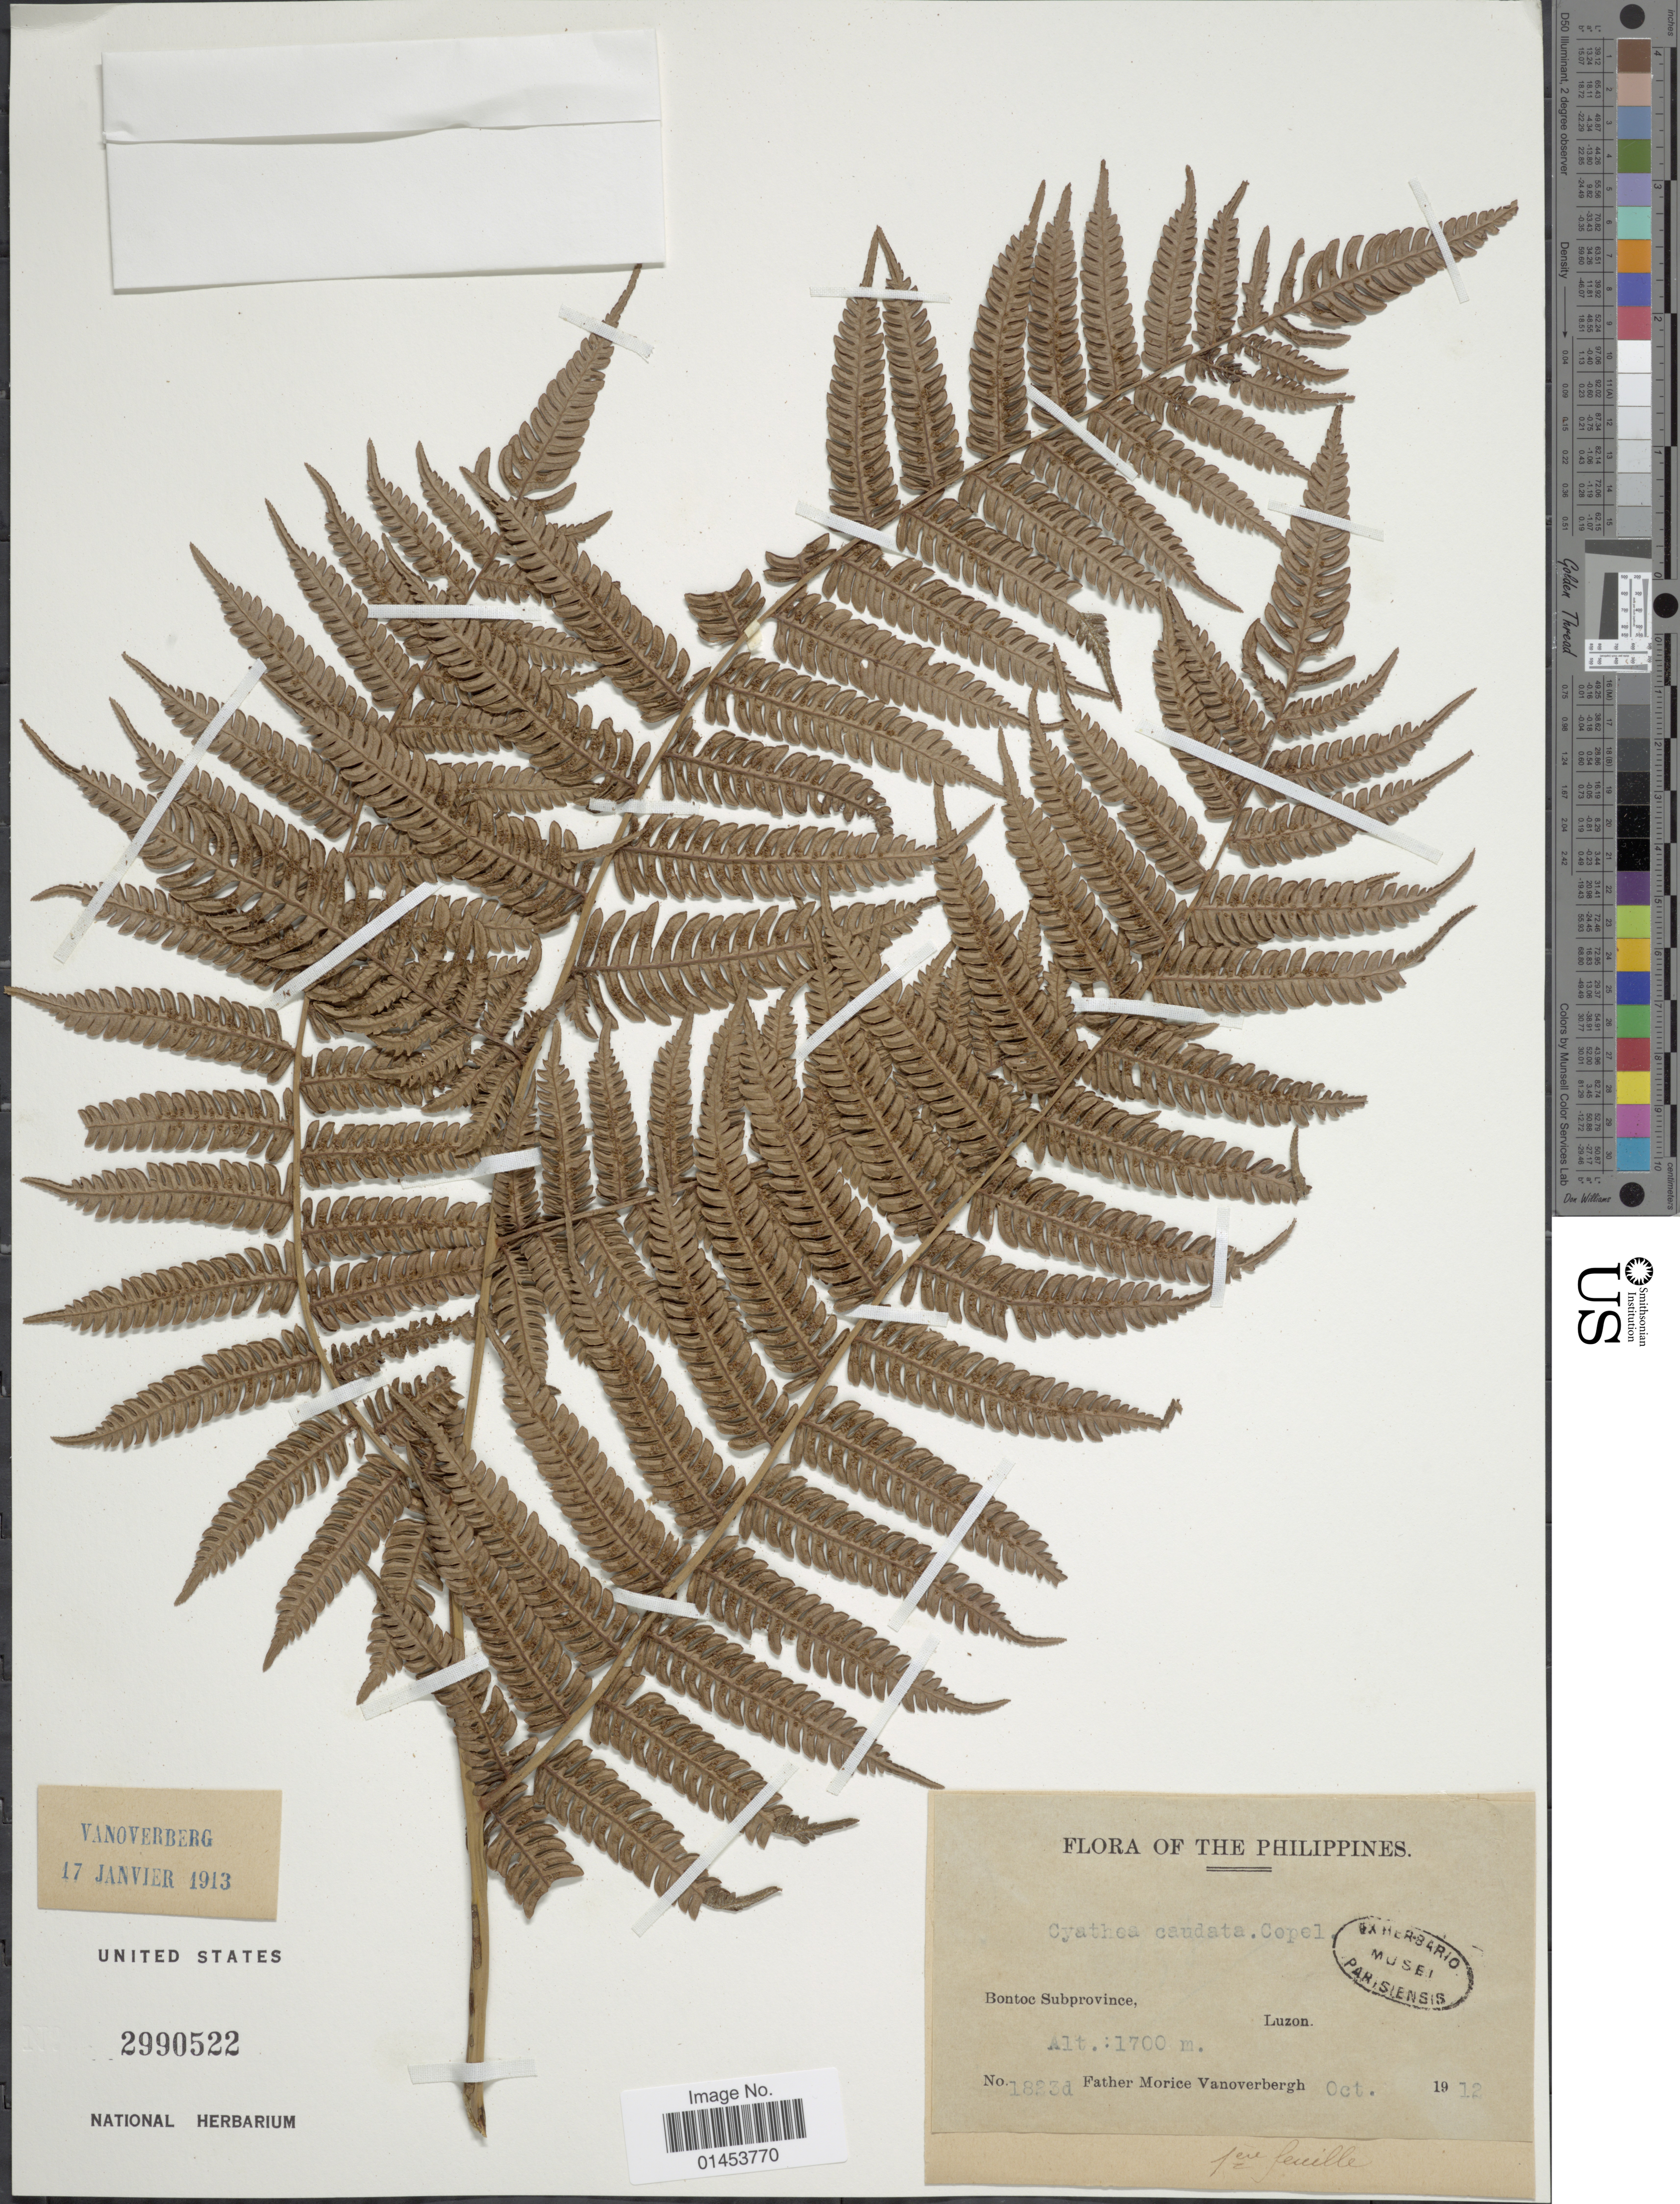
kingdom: Plantae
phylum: Tracheophyta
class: Polypodiopsida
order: Cyatheales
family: Cyatheaceae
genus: Cyathea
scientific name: Cyathea caudata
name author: (Hook.) Copel.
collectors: M. Vanoverbergh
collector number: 1823d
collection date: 1912-10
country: Philippines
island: Luzon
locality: Bontoc Subprovince, Luzon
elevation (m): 1700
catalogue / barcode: US 2990522